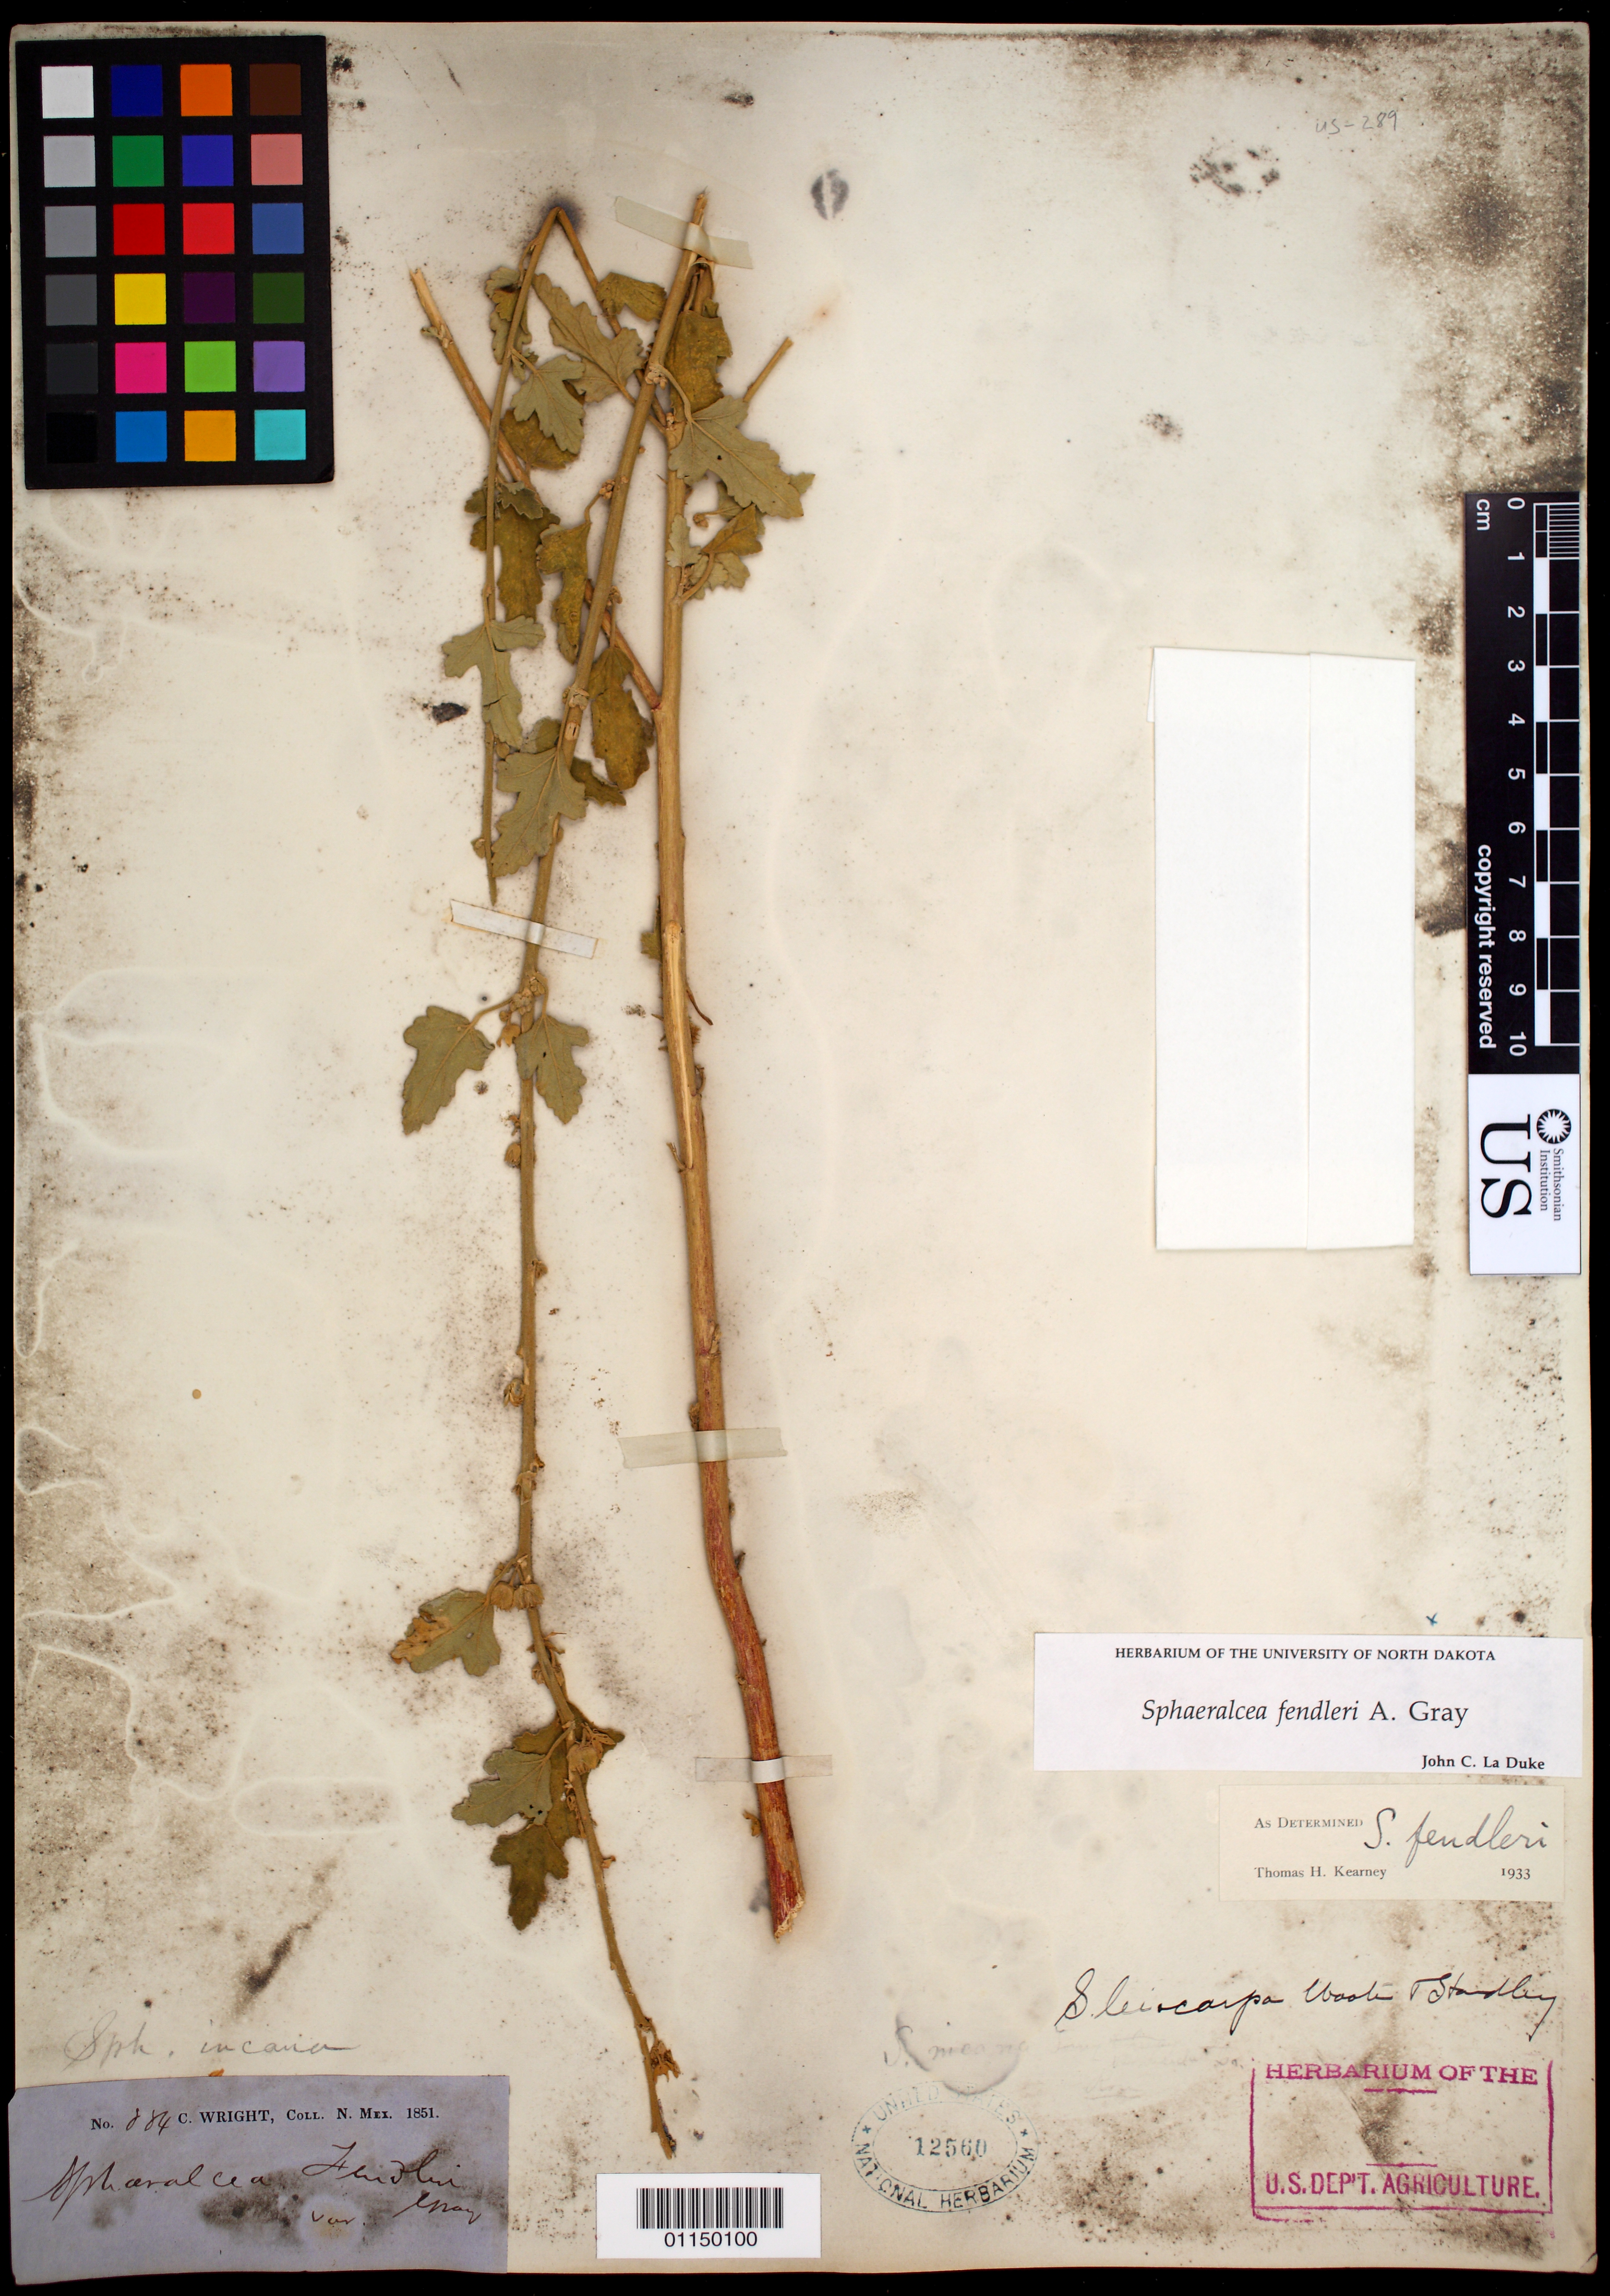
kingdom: Plantae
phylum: Tracheophyta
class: Magnoliopsida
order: Malvales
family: Malvaceae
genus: Sphaeralcea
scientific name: Sphaeralcea fendleri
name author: A. Gray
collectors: C. Wright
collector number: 884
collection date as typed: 1851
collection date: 1851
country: United States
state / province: New Mexico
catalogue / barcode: US 12560